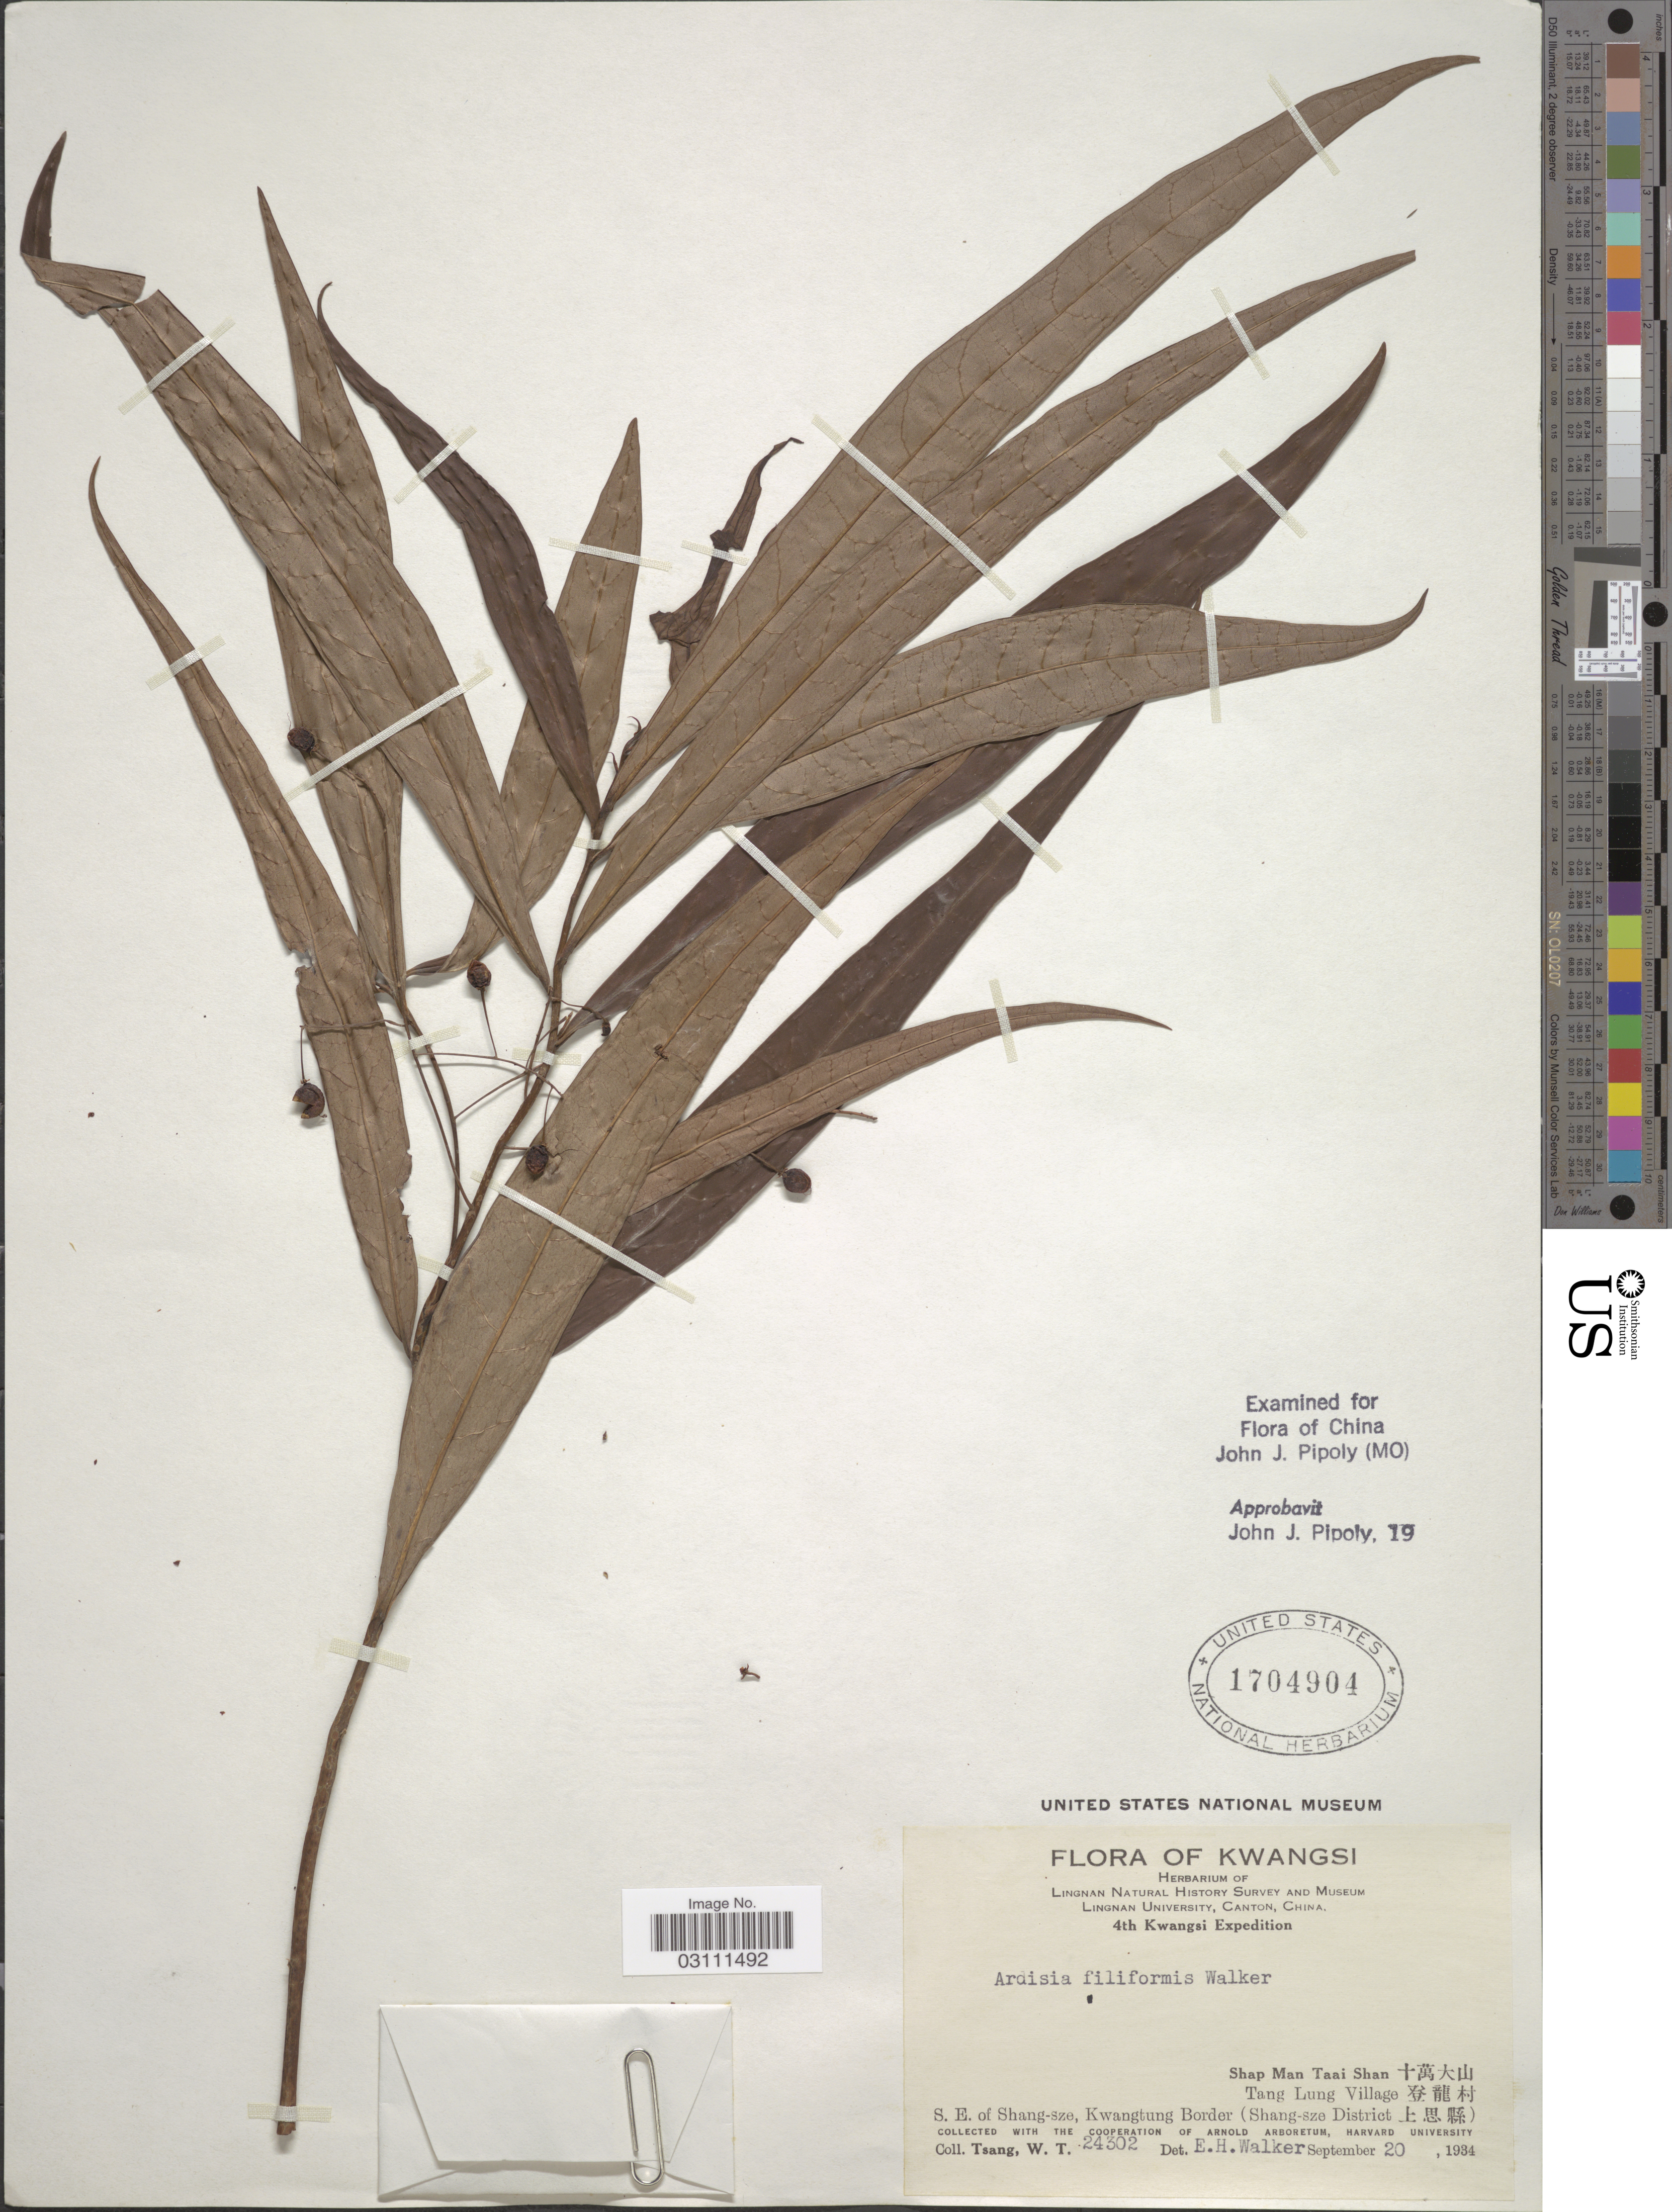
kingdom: Plantae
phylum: Tracheophyta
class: Magnoliopsida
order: Ericales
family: Primulaceae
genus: Ardisia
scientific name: Ardisia filiformis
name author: E. Walker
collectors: W. T. Tsang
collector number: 24302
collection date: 1934-09-20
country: China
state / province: Guangxi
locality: Kwangsi, Shap Man Taai Shan, Tang Lung Village, S.E. of Shang-sze, Kwangtung Border (Shang-sze District).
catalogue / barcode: US 1704904